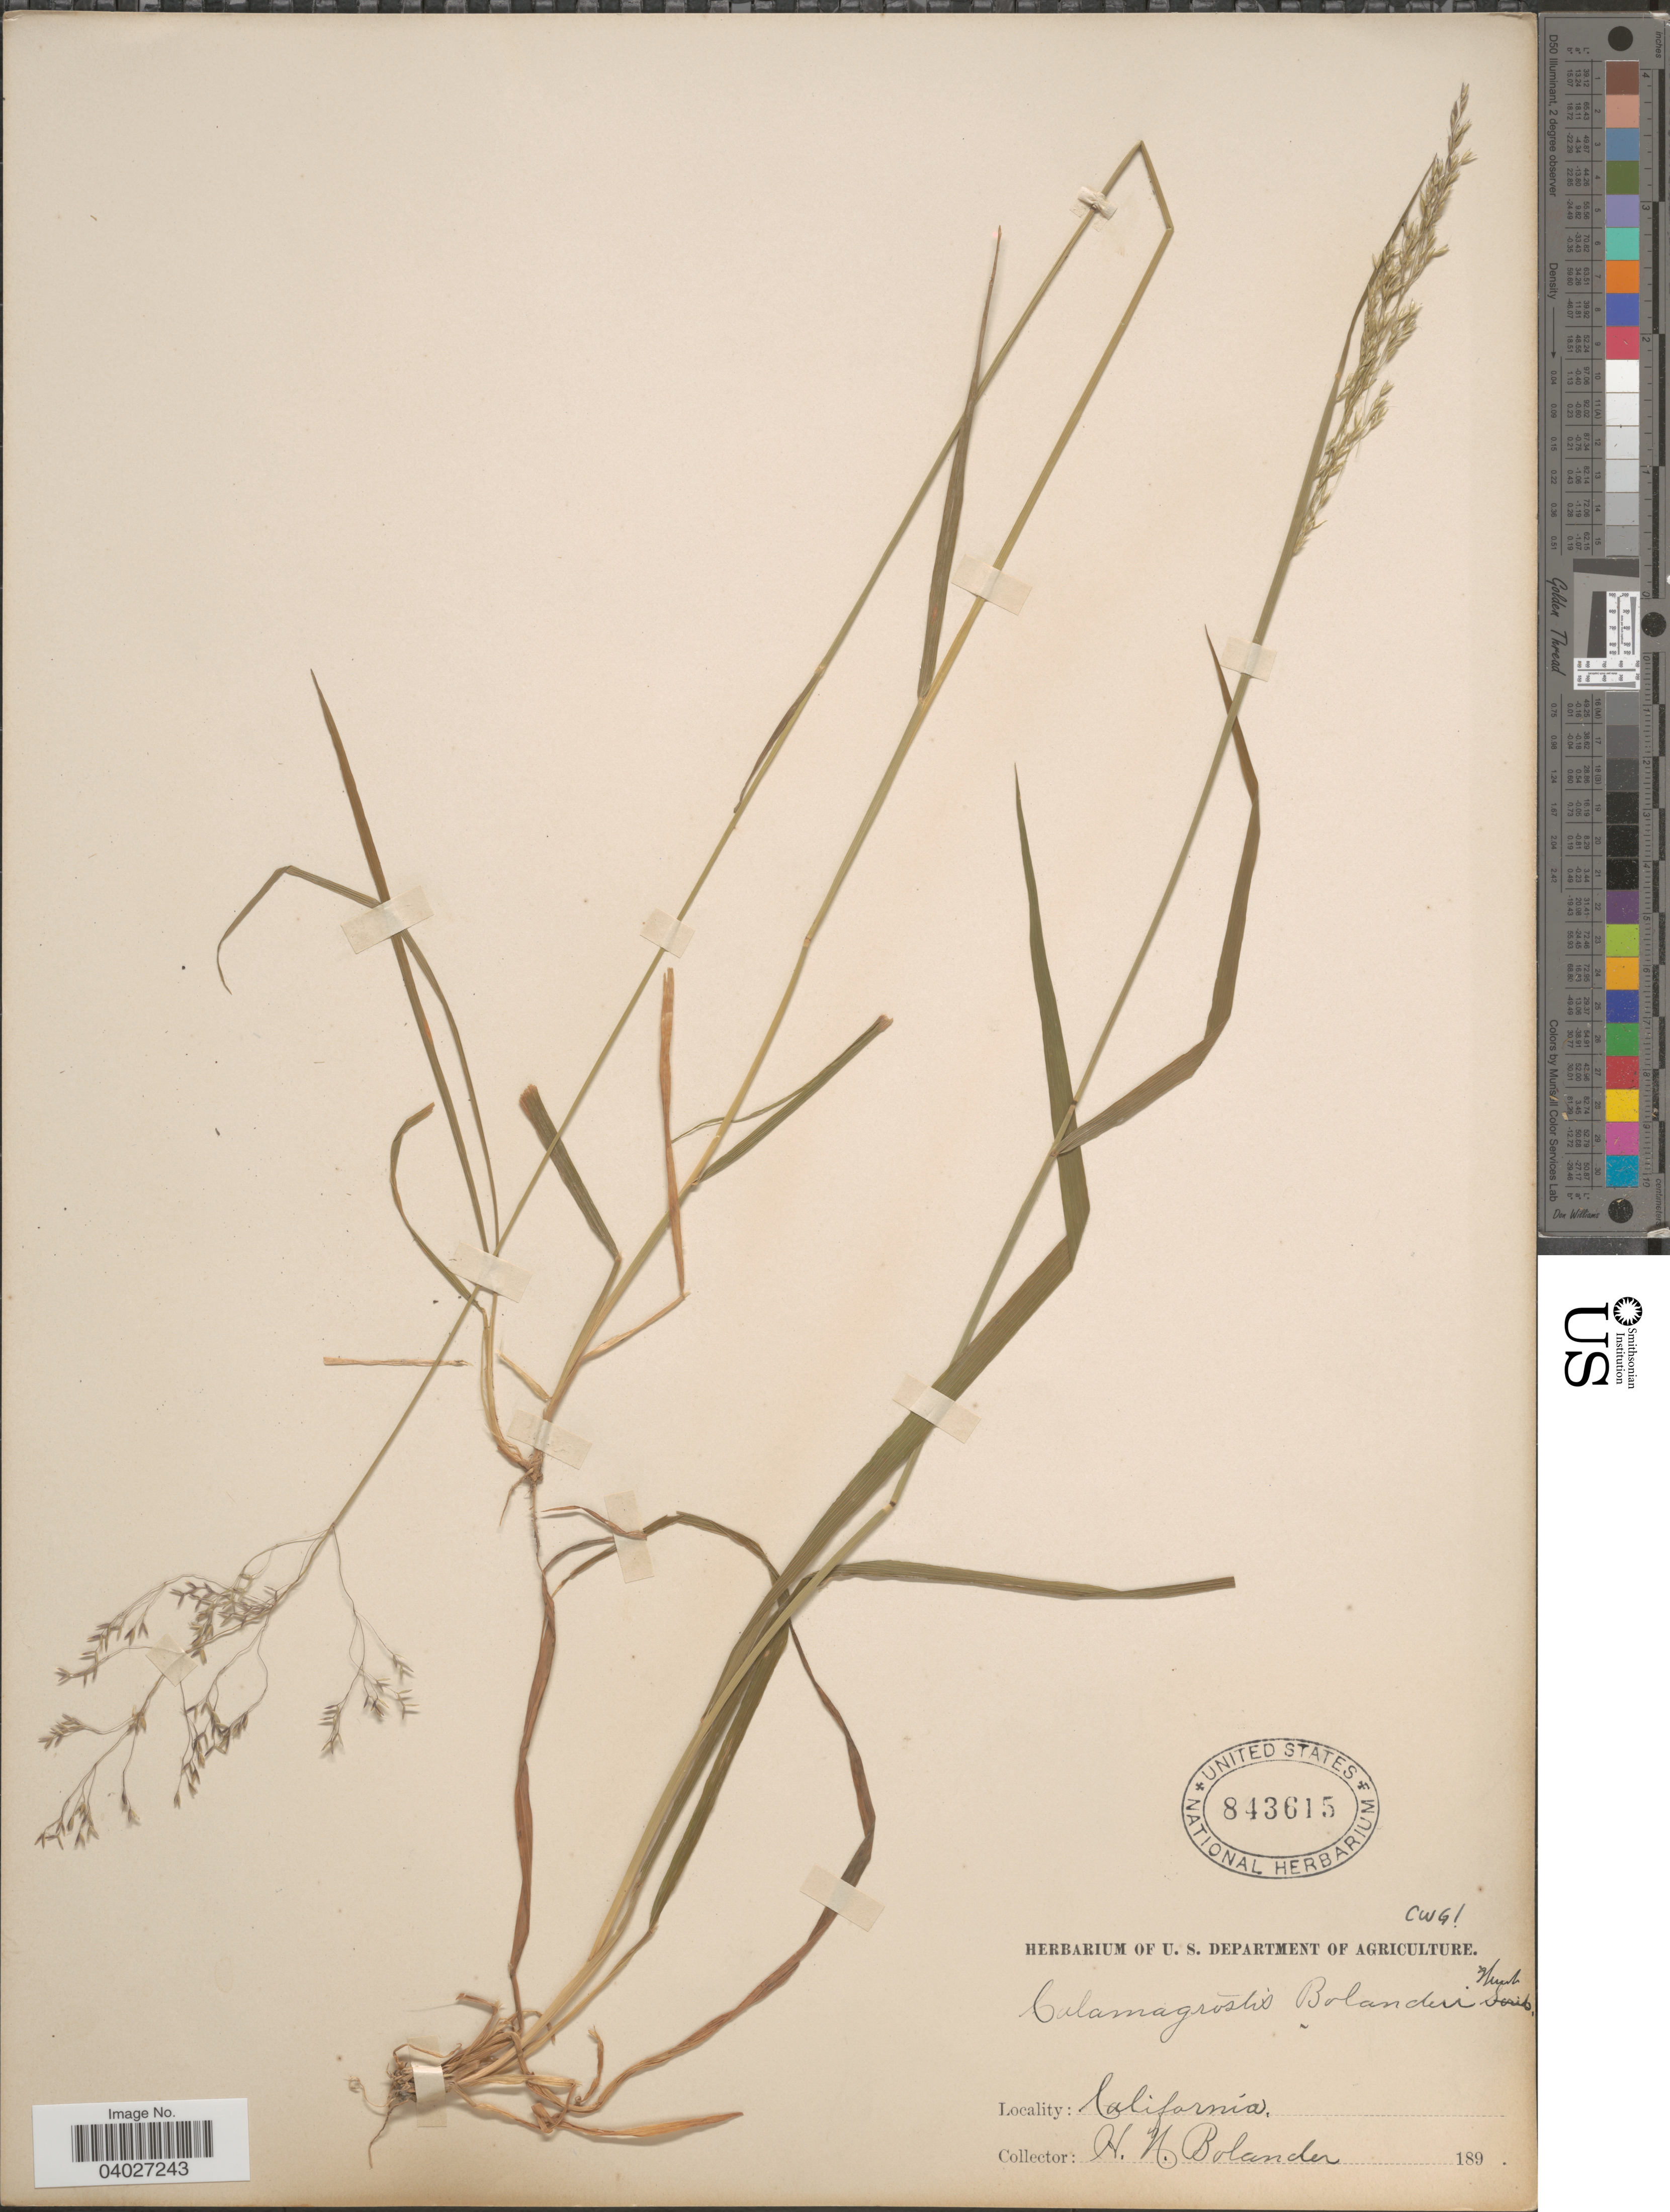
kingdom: Plantae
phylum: Tracheophyta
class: Liliopsida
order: Poales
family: Poaceae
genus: Calamagrostis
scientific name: Calamagrostis bolanderi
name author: Thurb.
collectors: H. Bolander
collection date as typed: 189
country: United States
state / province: California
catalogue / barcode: US 843615